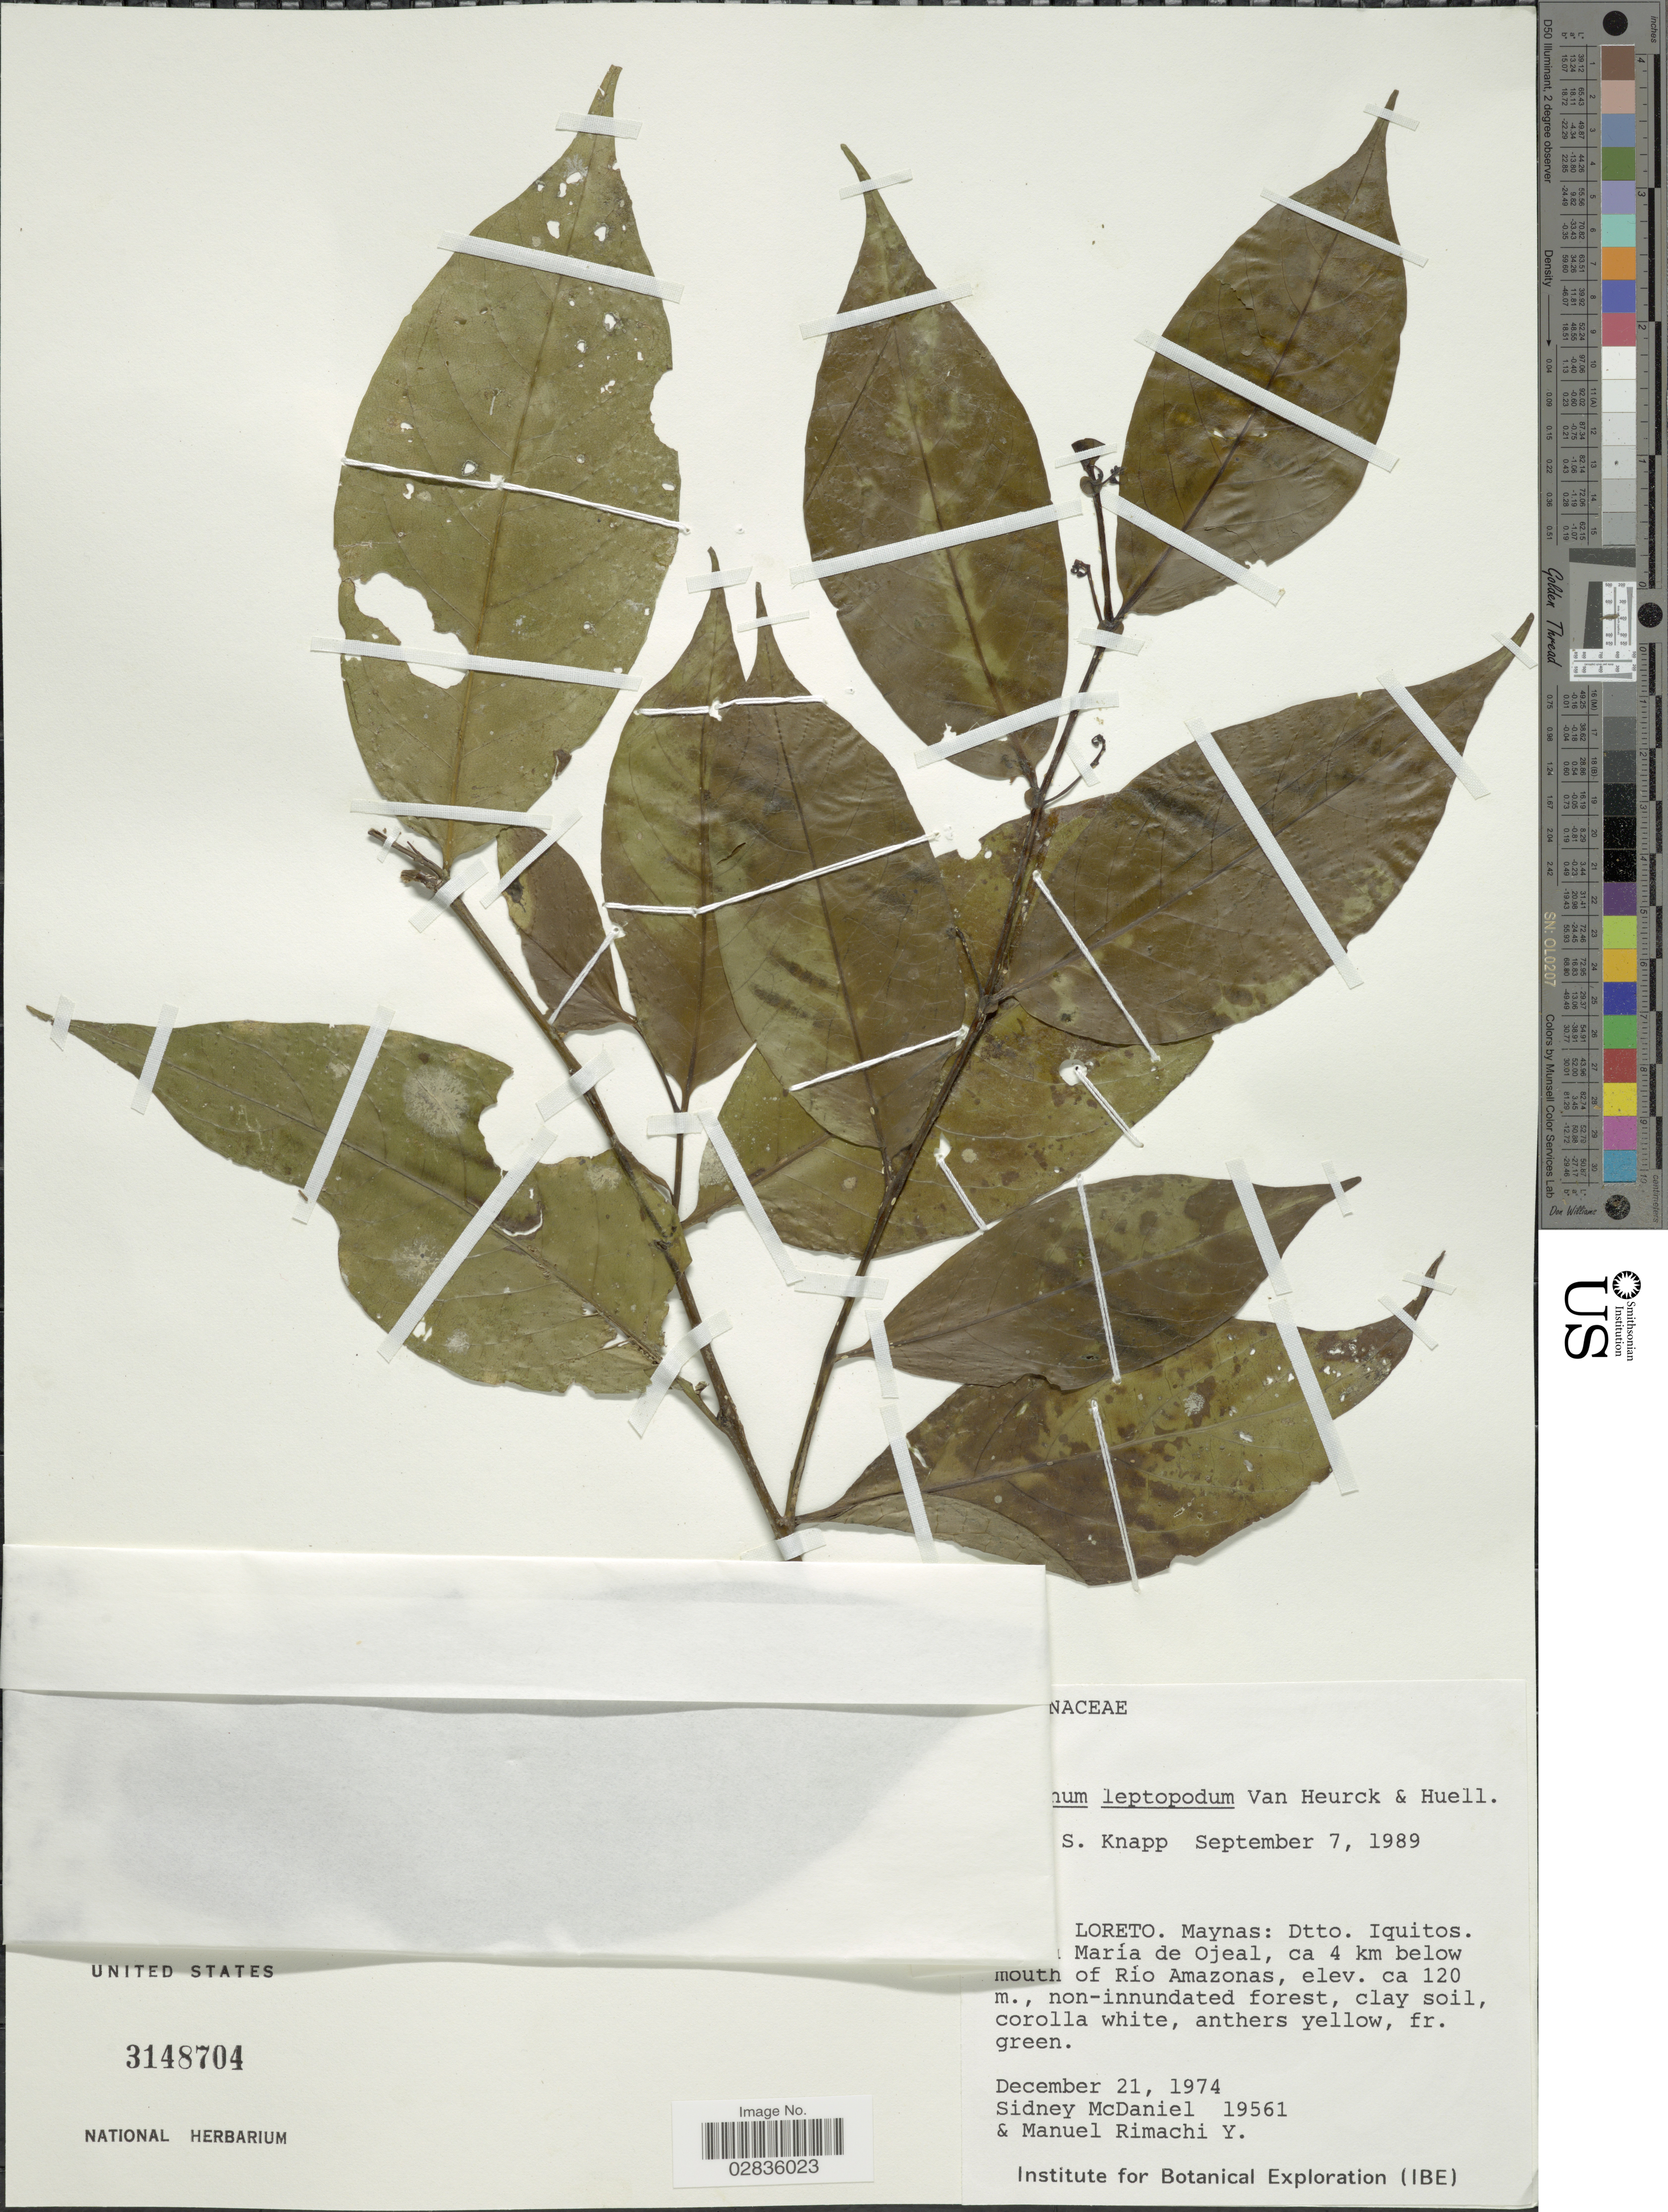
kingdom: Plantae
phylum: Tracheophyta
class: Magnoliopsida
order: Solanales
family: Solanaceae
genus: Solanum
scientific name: Solanum leptopodum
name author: Van Heurck & Müll. Arg.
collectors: S. McDaniel & M. Rimachi Y.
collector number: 19561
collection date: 1974-12-21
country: Peru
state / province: Loreto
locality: Maynas: Dtto. Iquitos. Santa María de Ojeal, ca 4 km below mouth of Rio Amazonas.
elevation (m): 120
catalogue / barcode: US 3148704